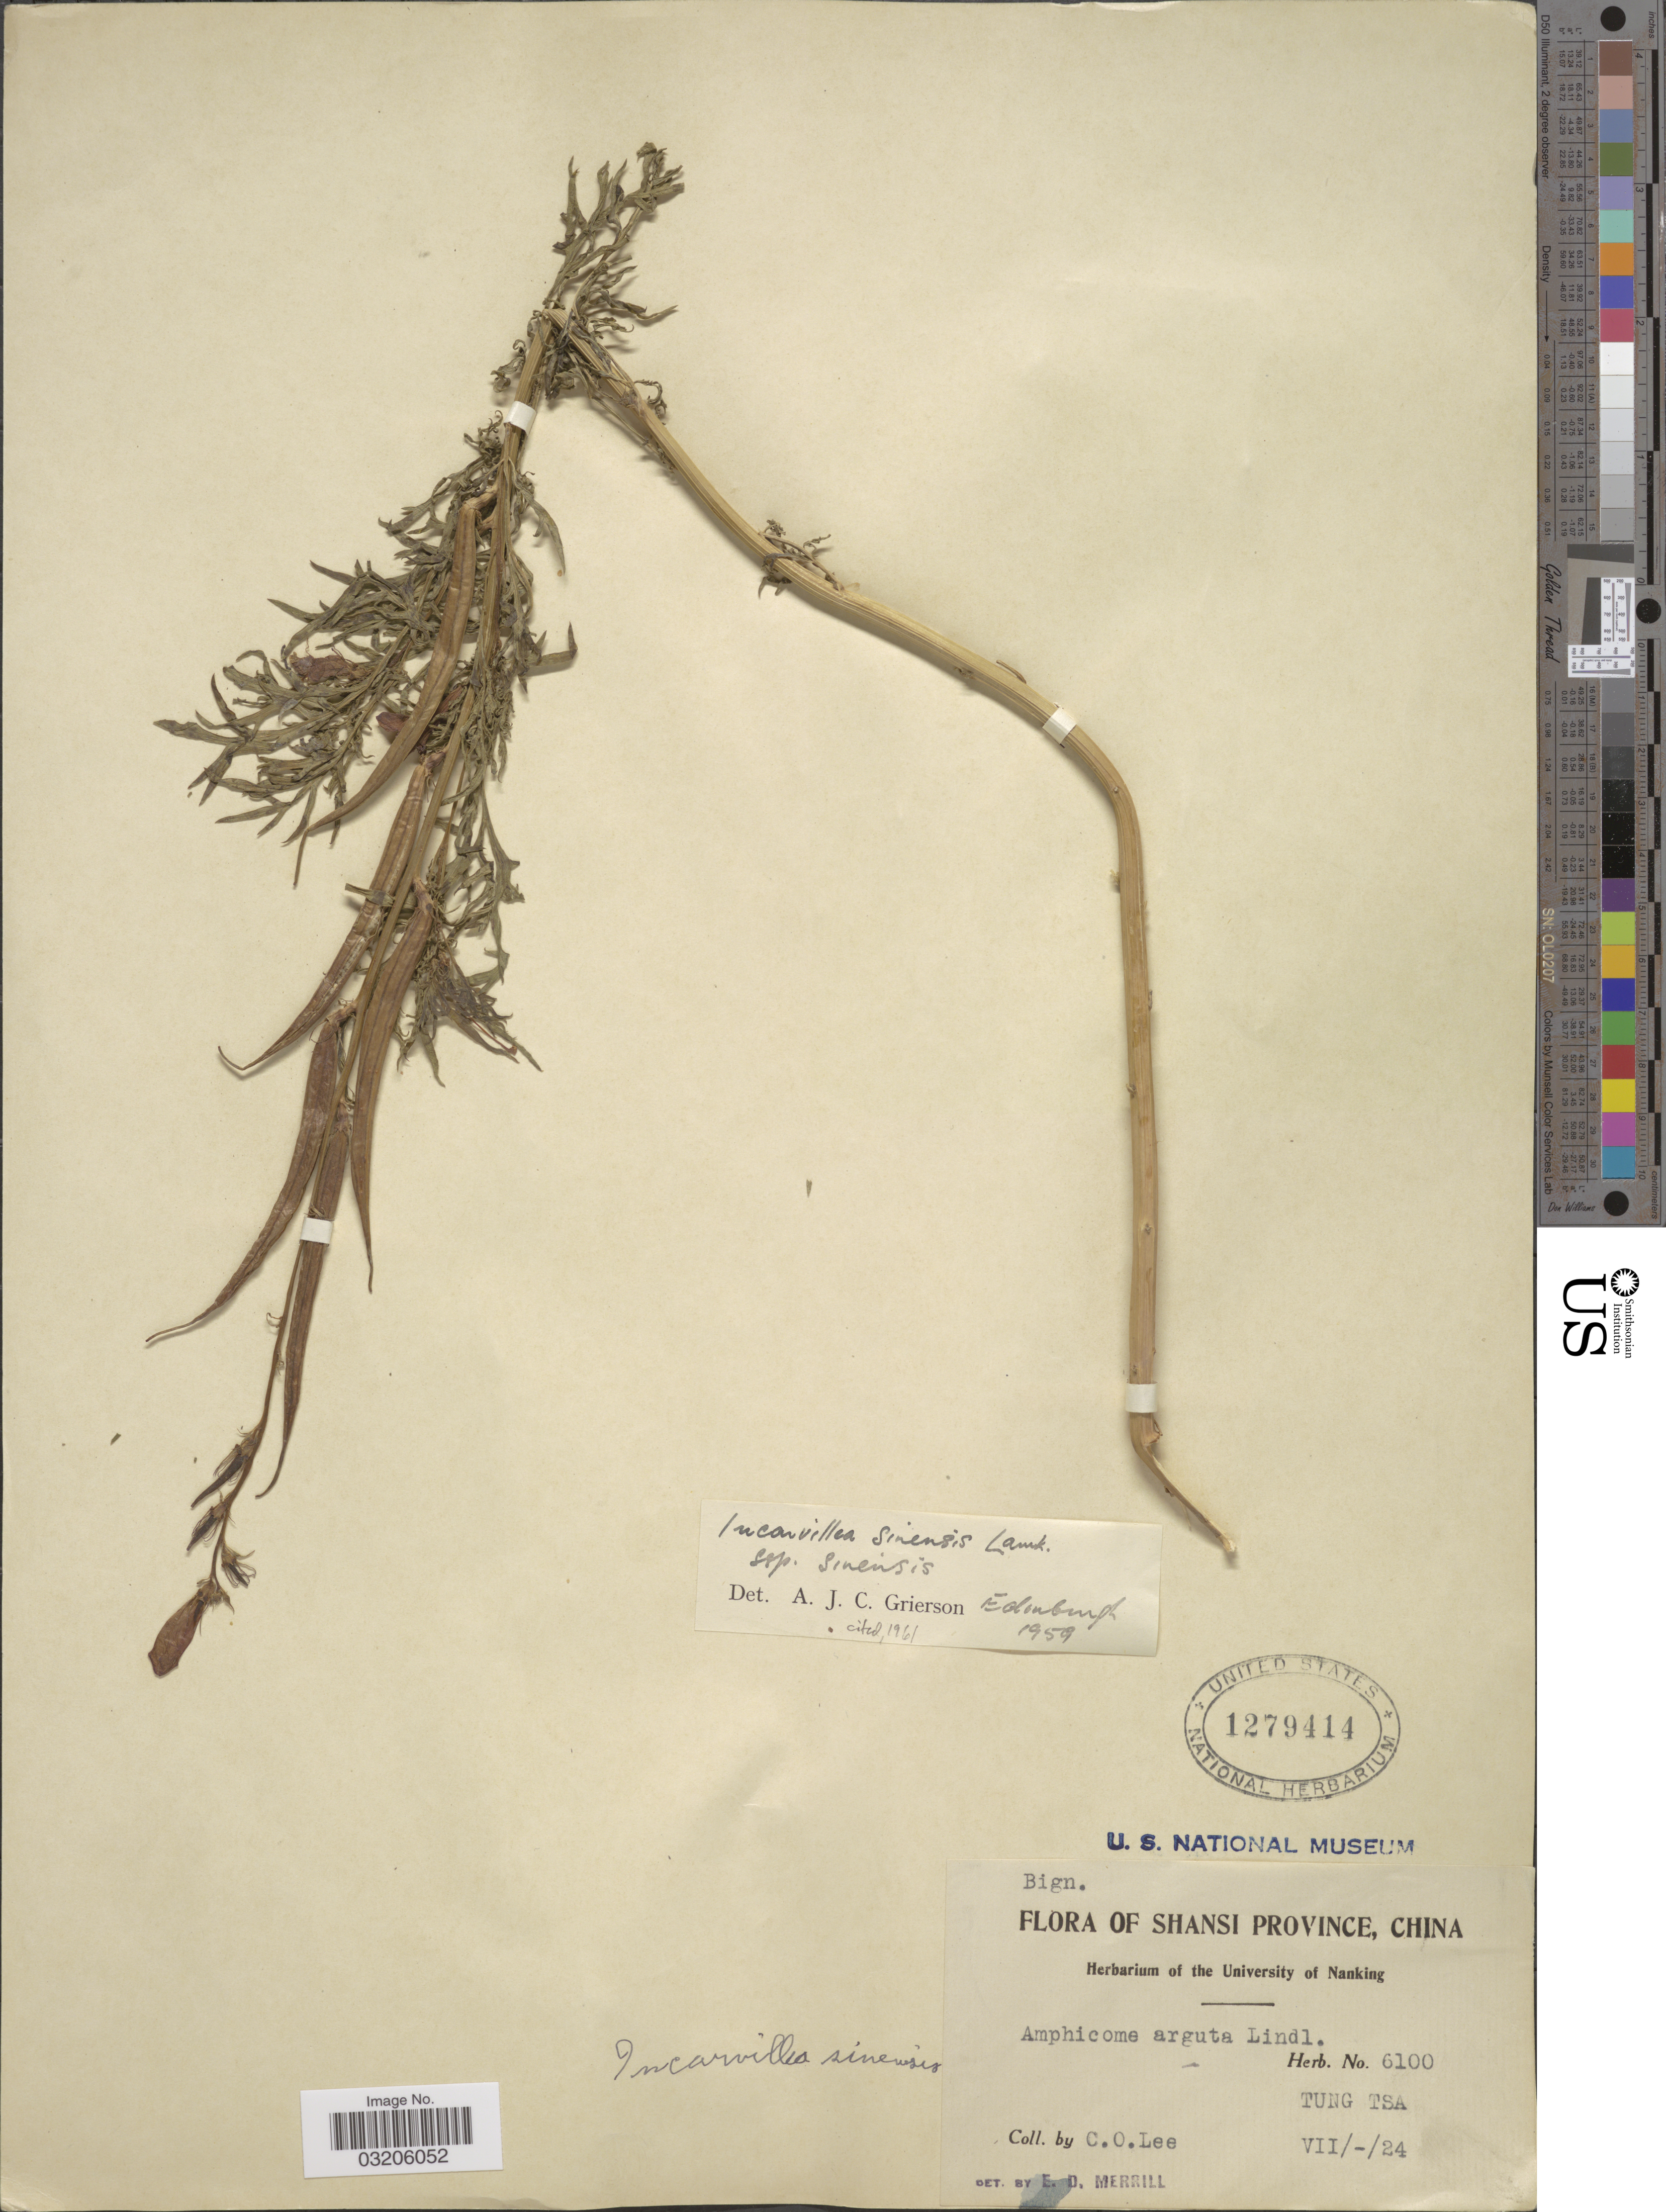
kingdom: Plantae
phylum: Tracheophyta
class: Magnoliopsida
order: Lamiales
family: Bignoniaceae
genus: Incarvillea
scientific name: Incarvillea sinensis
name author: Lam.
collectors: C. Lee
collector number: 6100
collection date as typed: Transcribed d/m/y: /7/24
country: China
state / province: Shanxi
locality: Shansi Province. Tung Tsa.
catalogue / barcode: US 1279414